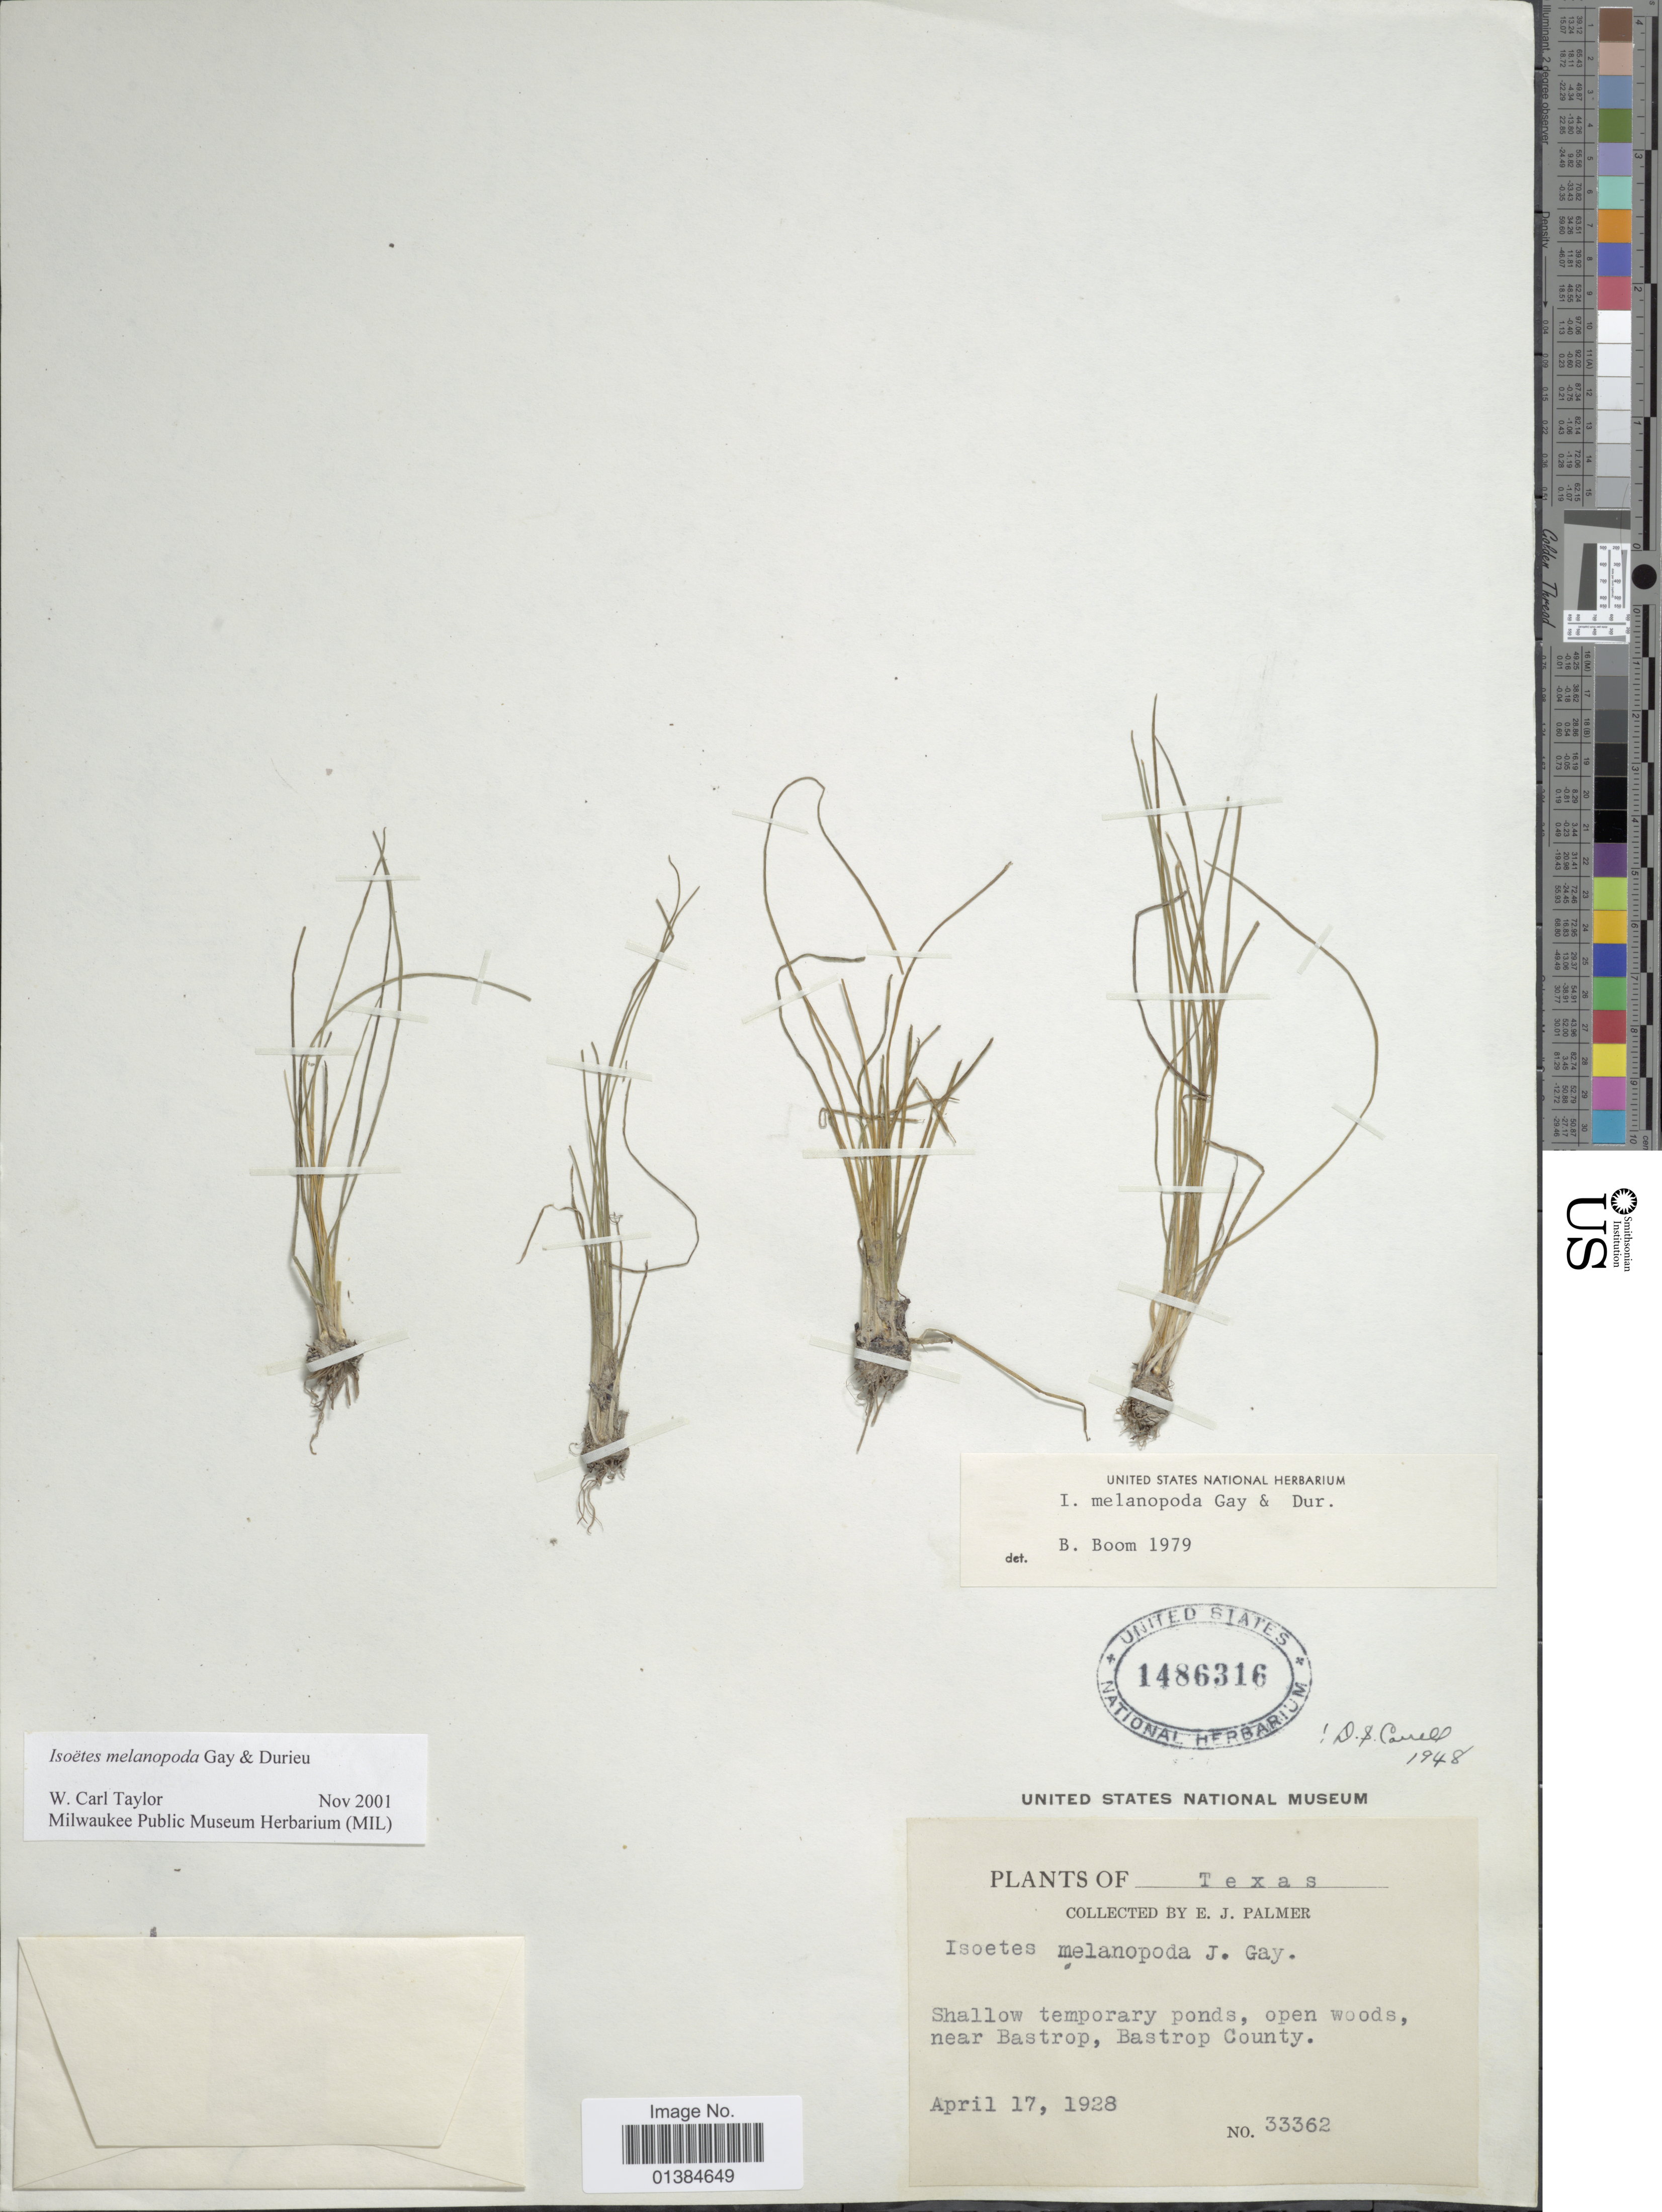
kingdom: Plantae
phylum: Tracheophyta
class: Lycopodiopsida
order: Isoetales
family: Isoetaceae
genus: Isoetes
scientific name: Isoetes melanopoda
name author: J. Gay & Durieu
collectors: E. J. Palmer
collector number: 33362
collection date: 1928-04-17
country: United States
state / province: Texas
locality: Shallow temporary ponds, open woods, near Bastrop, Bastrop County.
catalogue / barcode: US 1486316